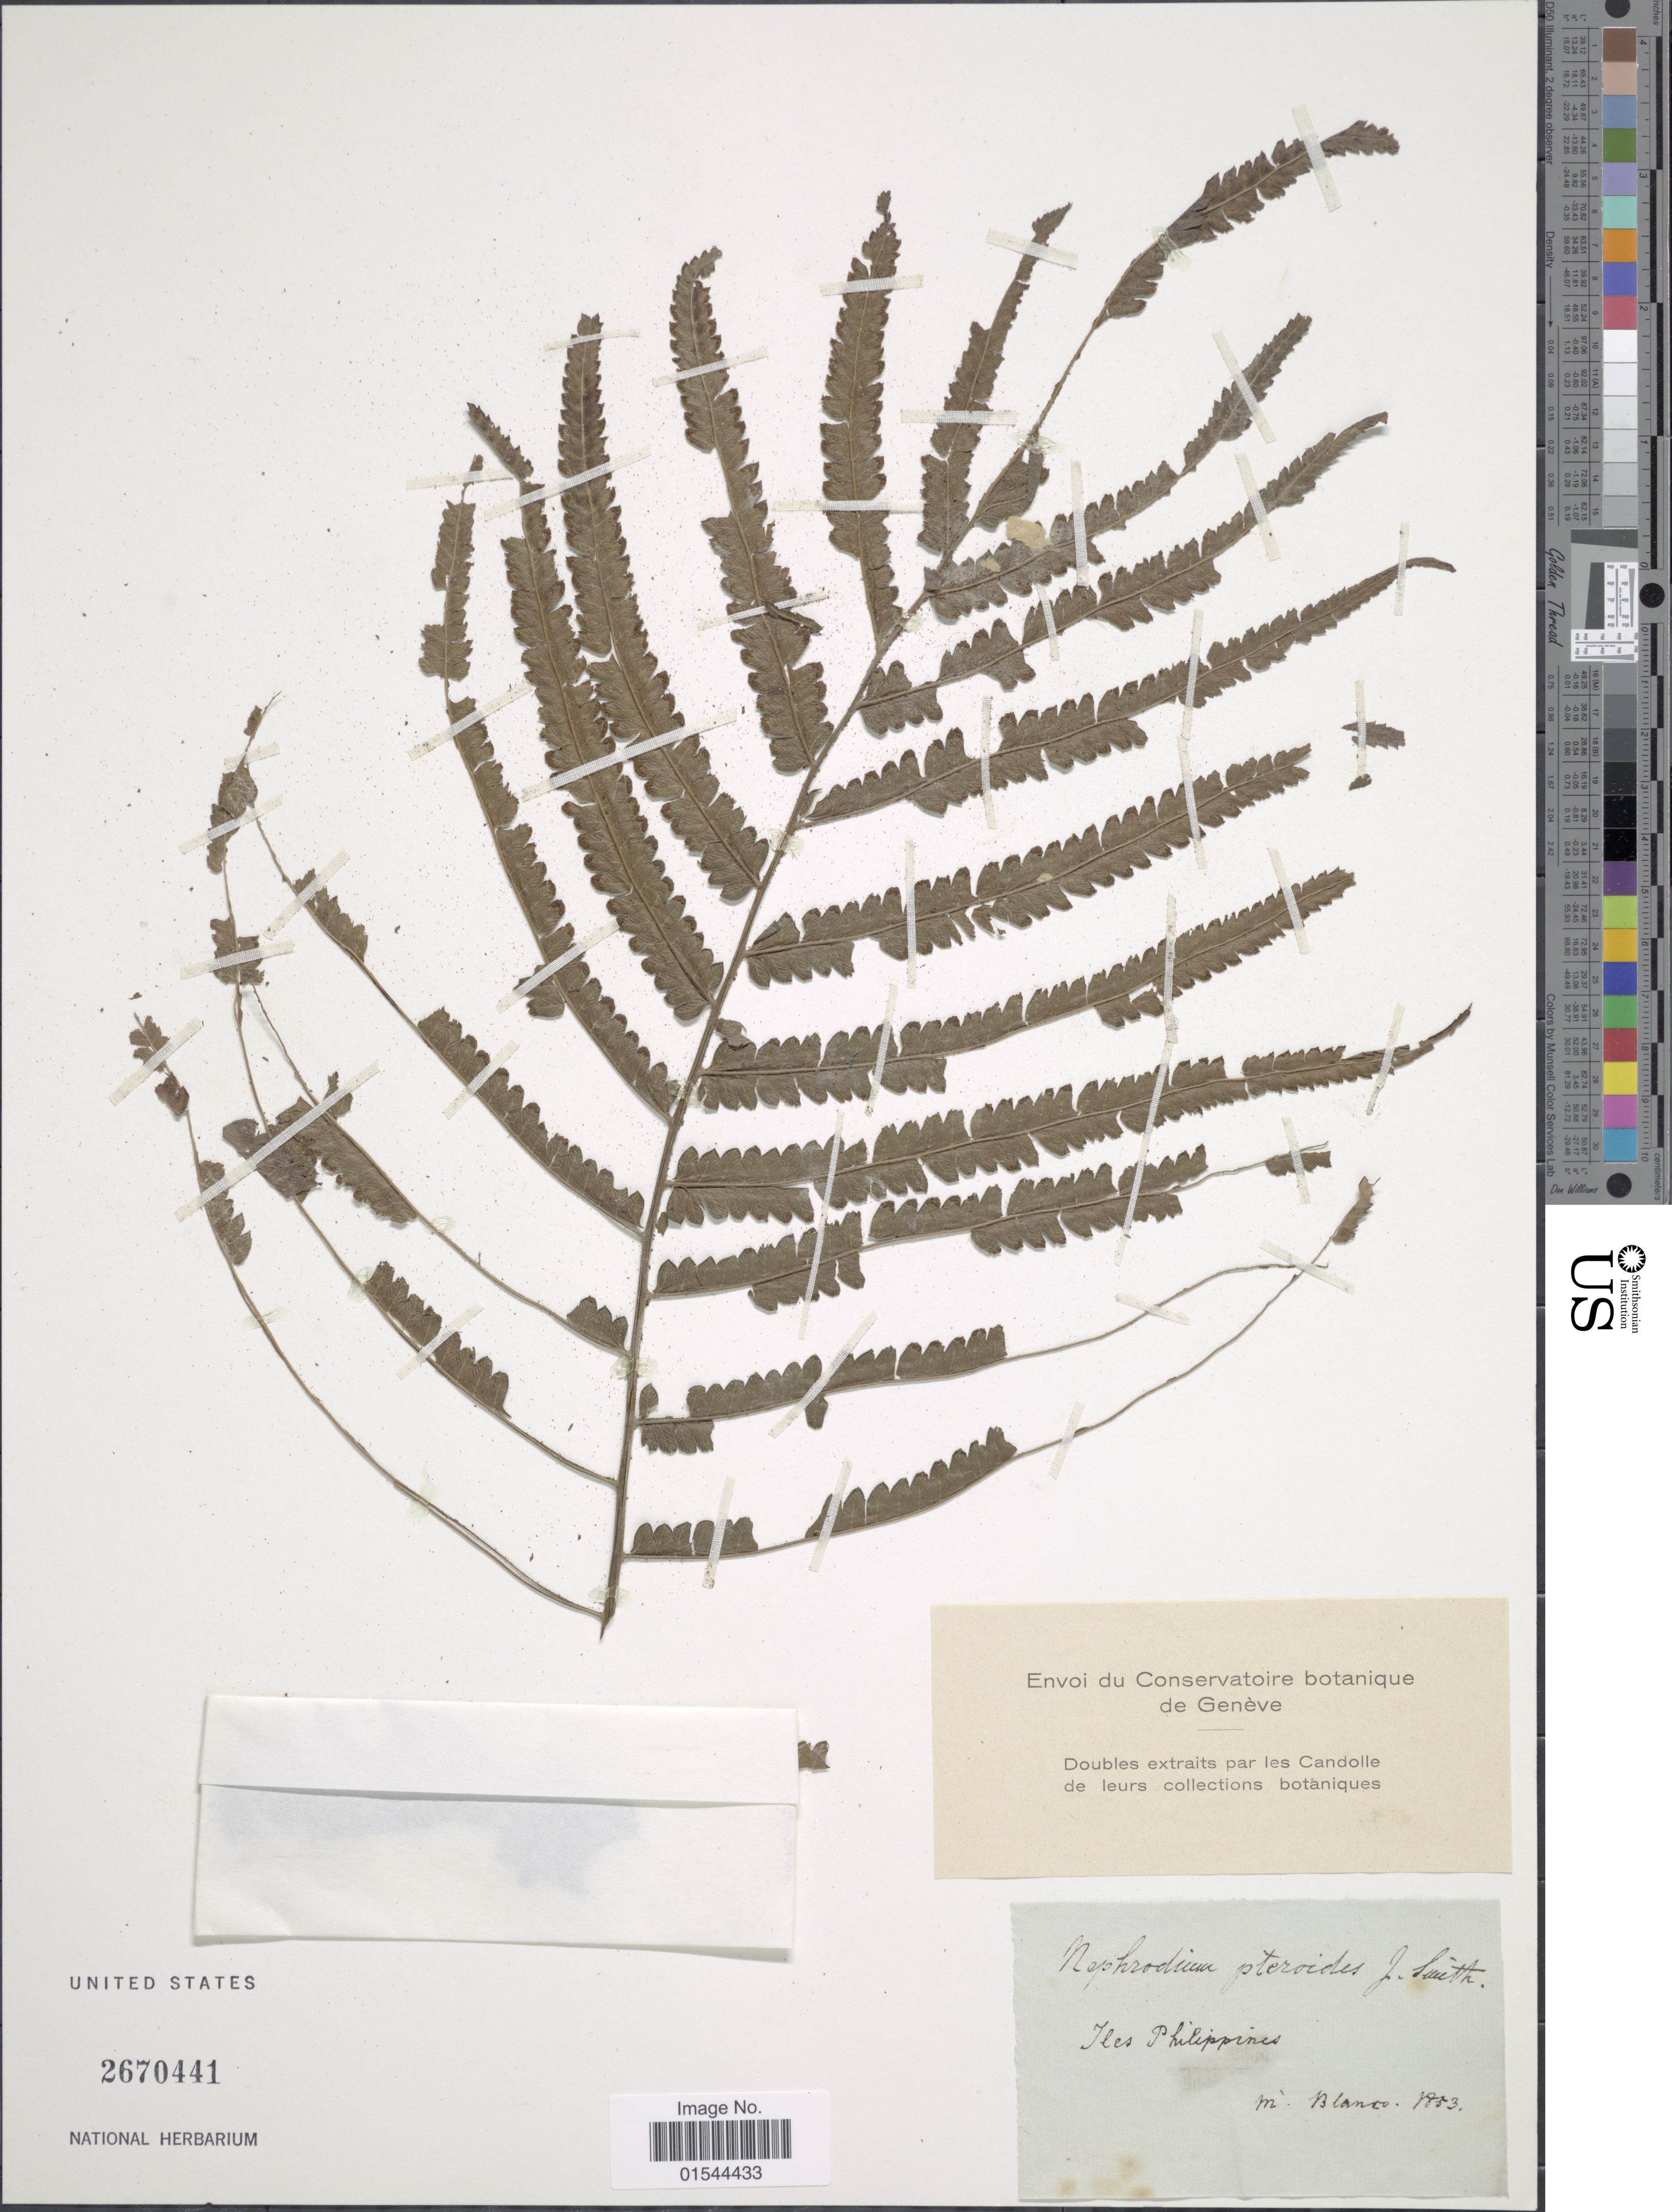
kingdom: Plantae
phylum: Tracheophyta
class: Polypodiopsida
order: Polypodiales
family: Thelypteridaceae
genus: Pneumatopteris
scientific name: Pneumatopteris glandulifera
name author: (Brack.) Holttum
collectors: M. Blanco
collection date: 1853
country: Philippines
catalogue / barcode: US 2670441